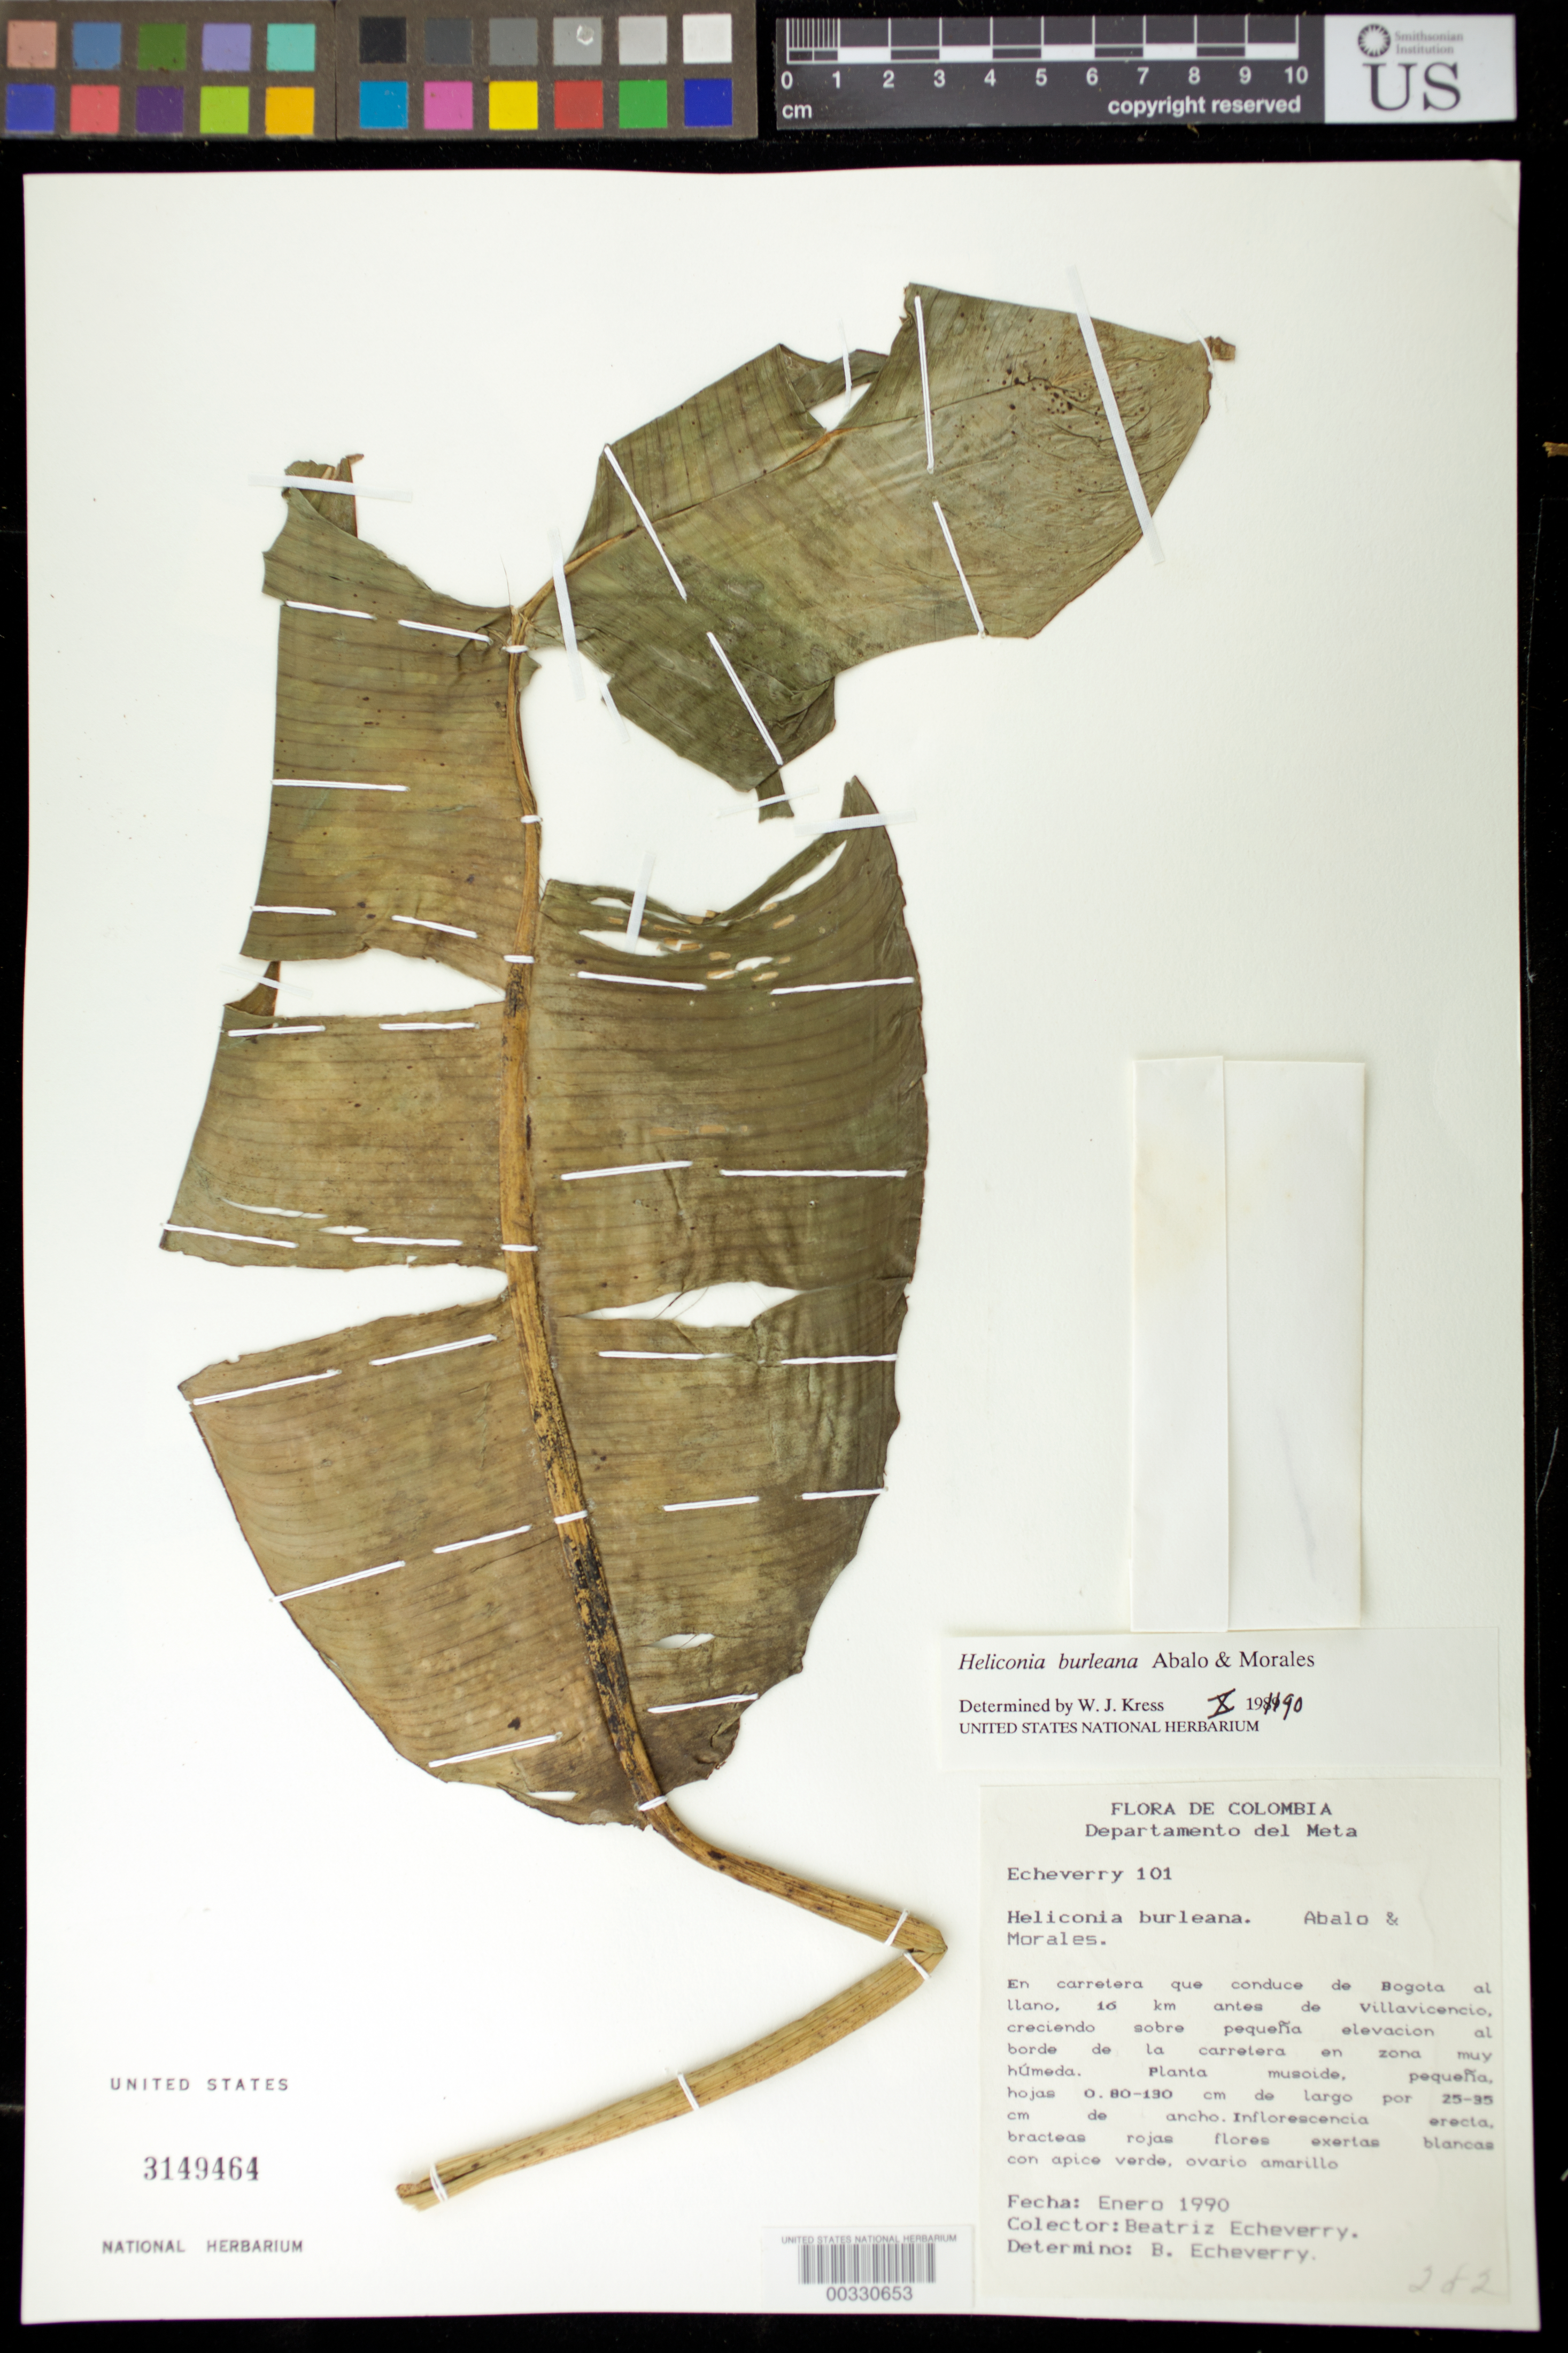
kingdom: Plantae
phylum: Tracheophyta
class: Liliopsida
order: Zingiberales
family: Heliconiaceae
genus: Heliconia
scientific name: Heliconia burleana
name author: Abalo & G. Morales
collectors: B. Echeverry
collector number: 101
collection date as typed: Jan 1990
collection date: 1990-01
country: Colombia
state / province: Meta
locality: On highway from Bogota to Llano, 16 km before Villa Vicencia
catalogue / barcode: US 3149464